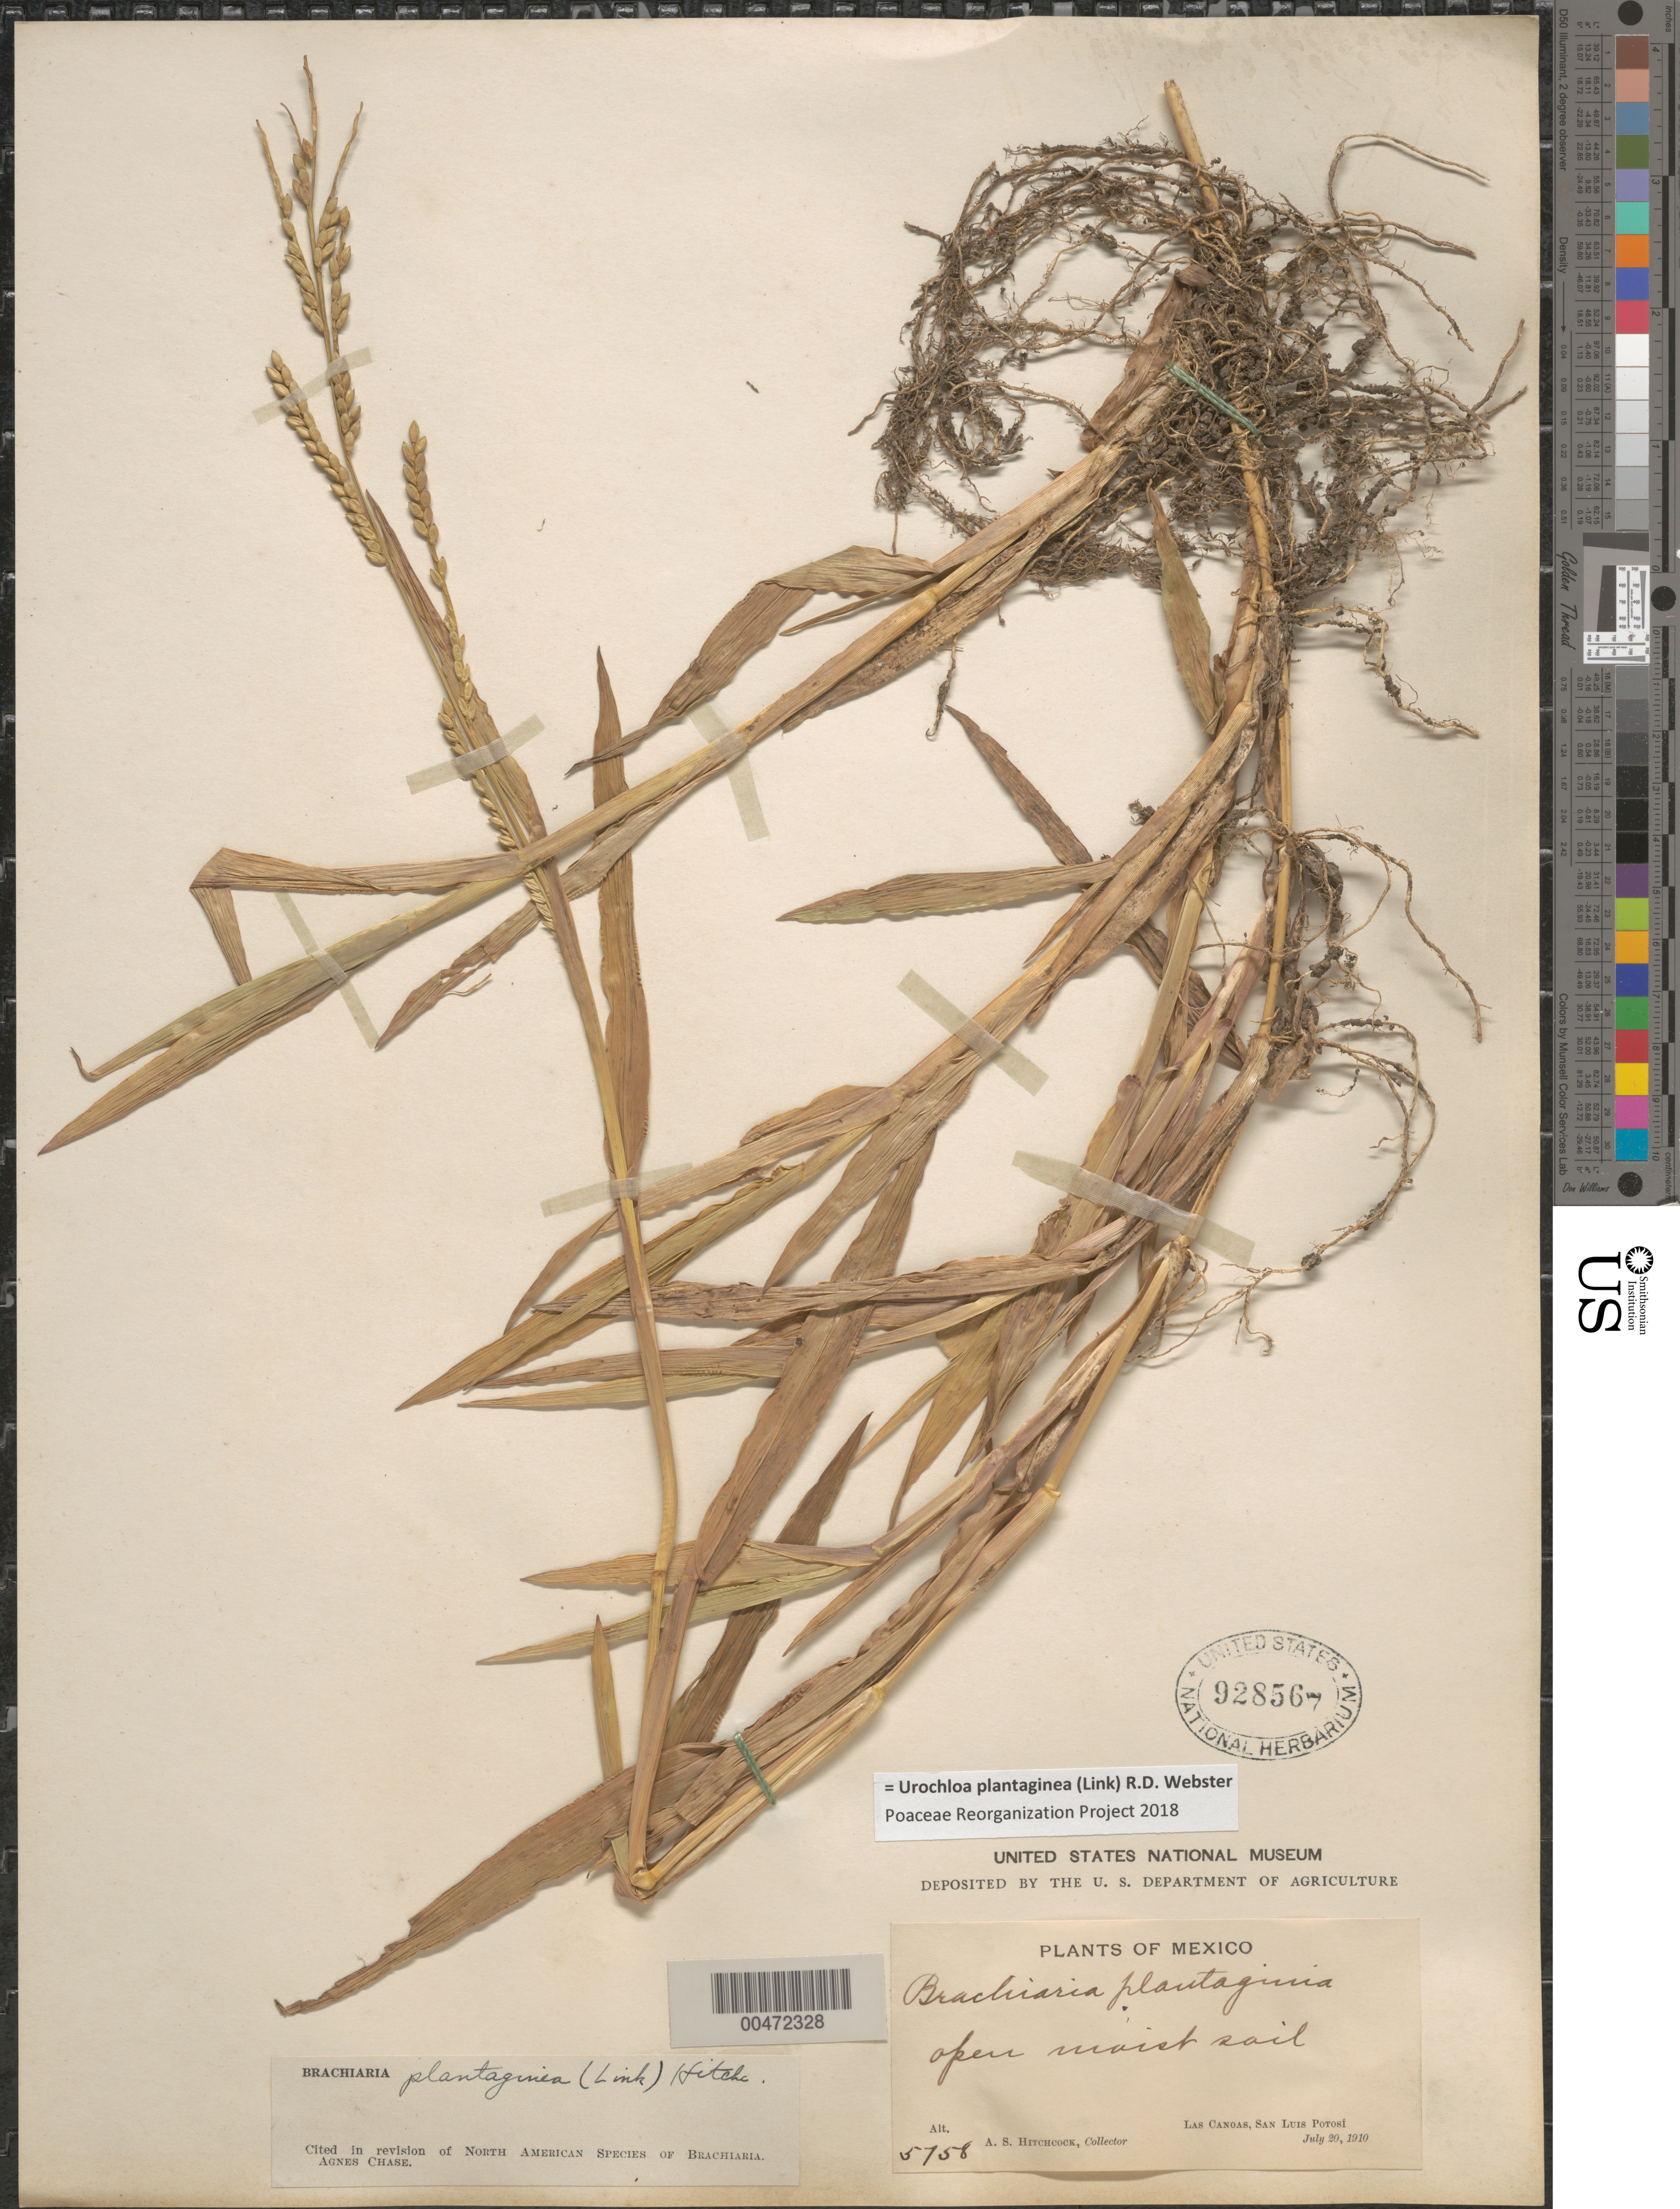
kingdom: Plantae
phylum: Tracheophyta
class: Liliopsida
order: Poales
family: Poaceae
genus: Urochloa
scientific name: Urochloa plantiginea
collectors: A. S. Hitchcock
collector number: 5758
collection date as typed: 20 Jul 1910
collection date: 1910-07-20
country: Mexico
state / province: San Luis Potosi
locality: Las Canoas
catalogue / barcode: US 928567